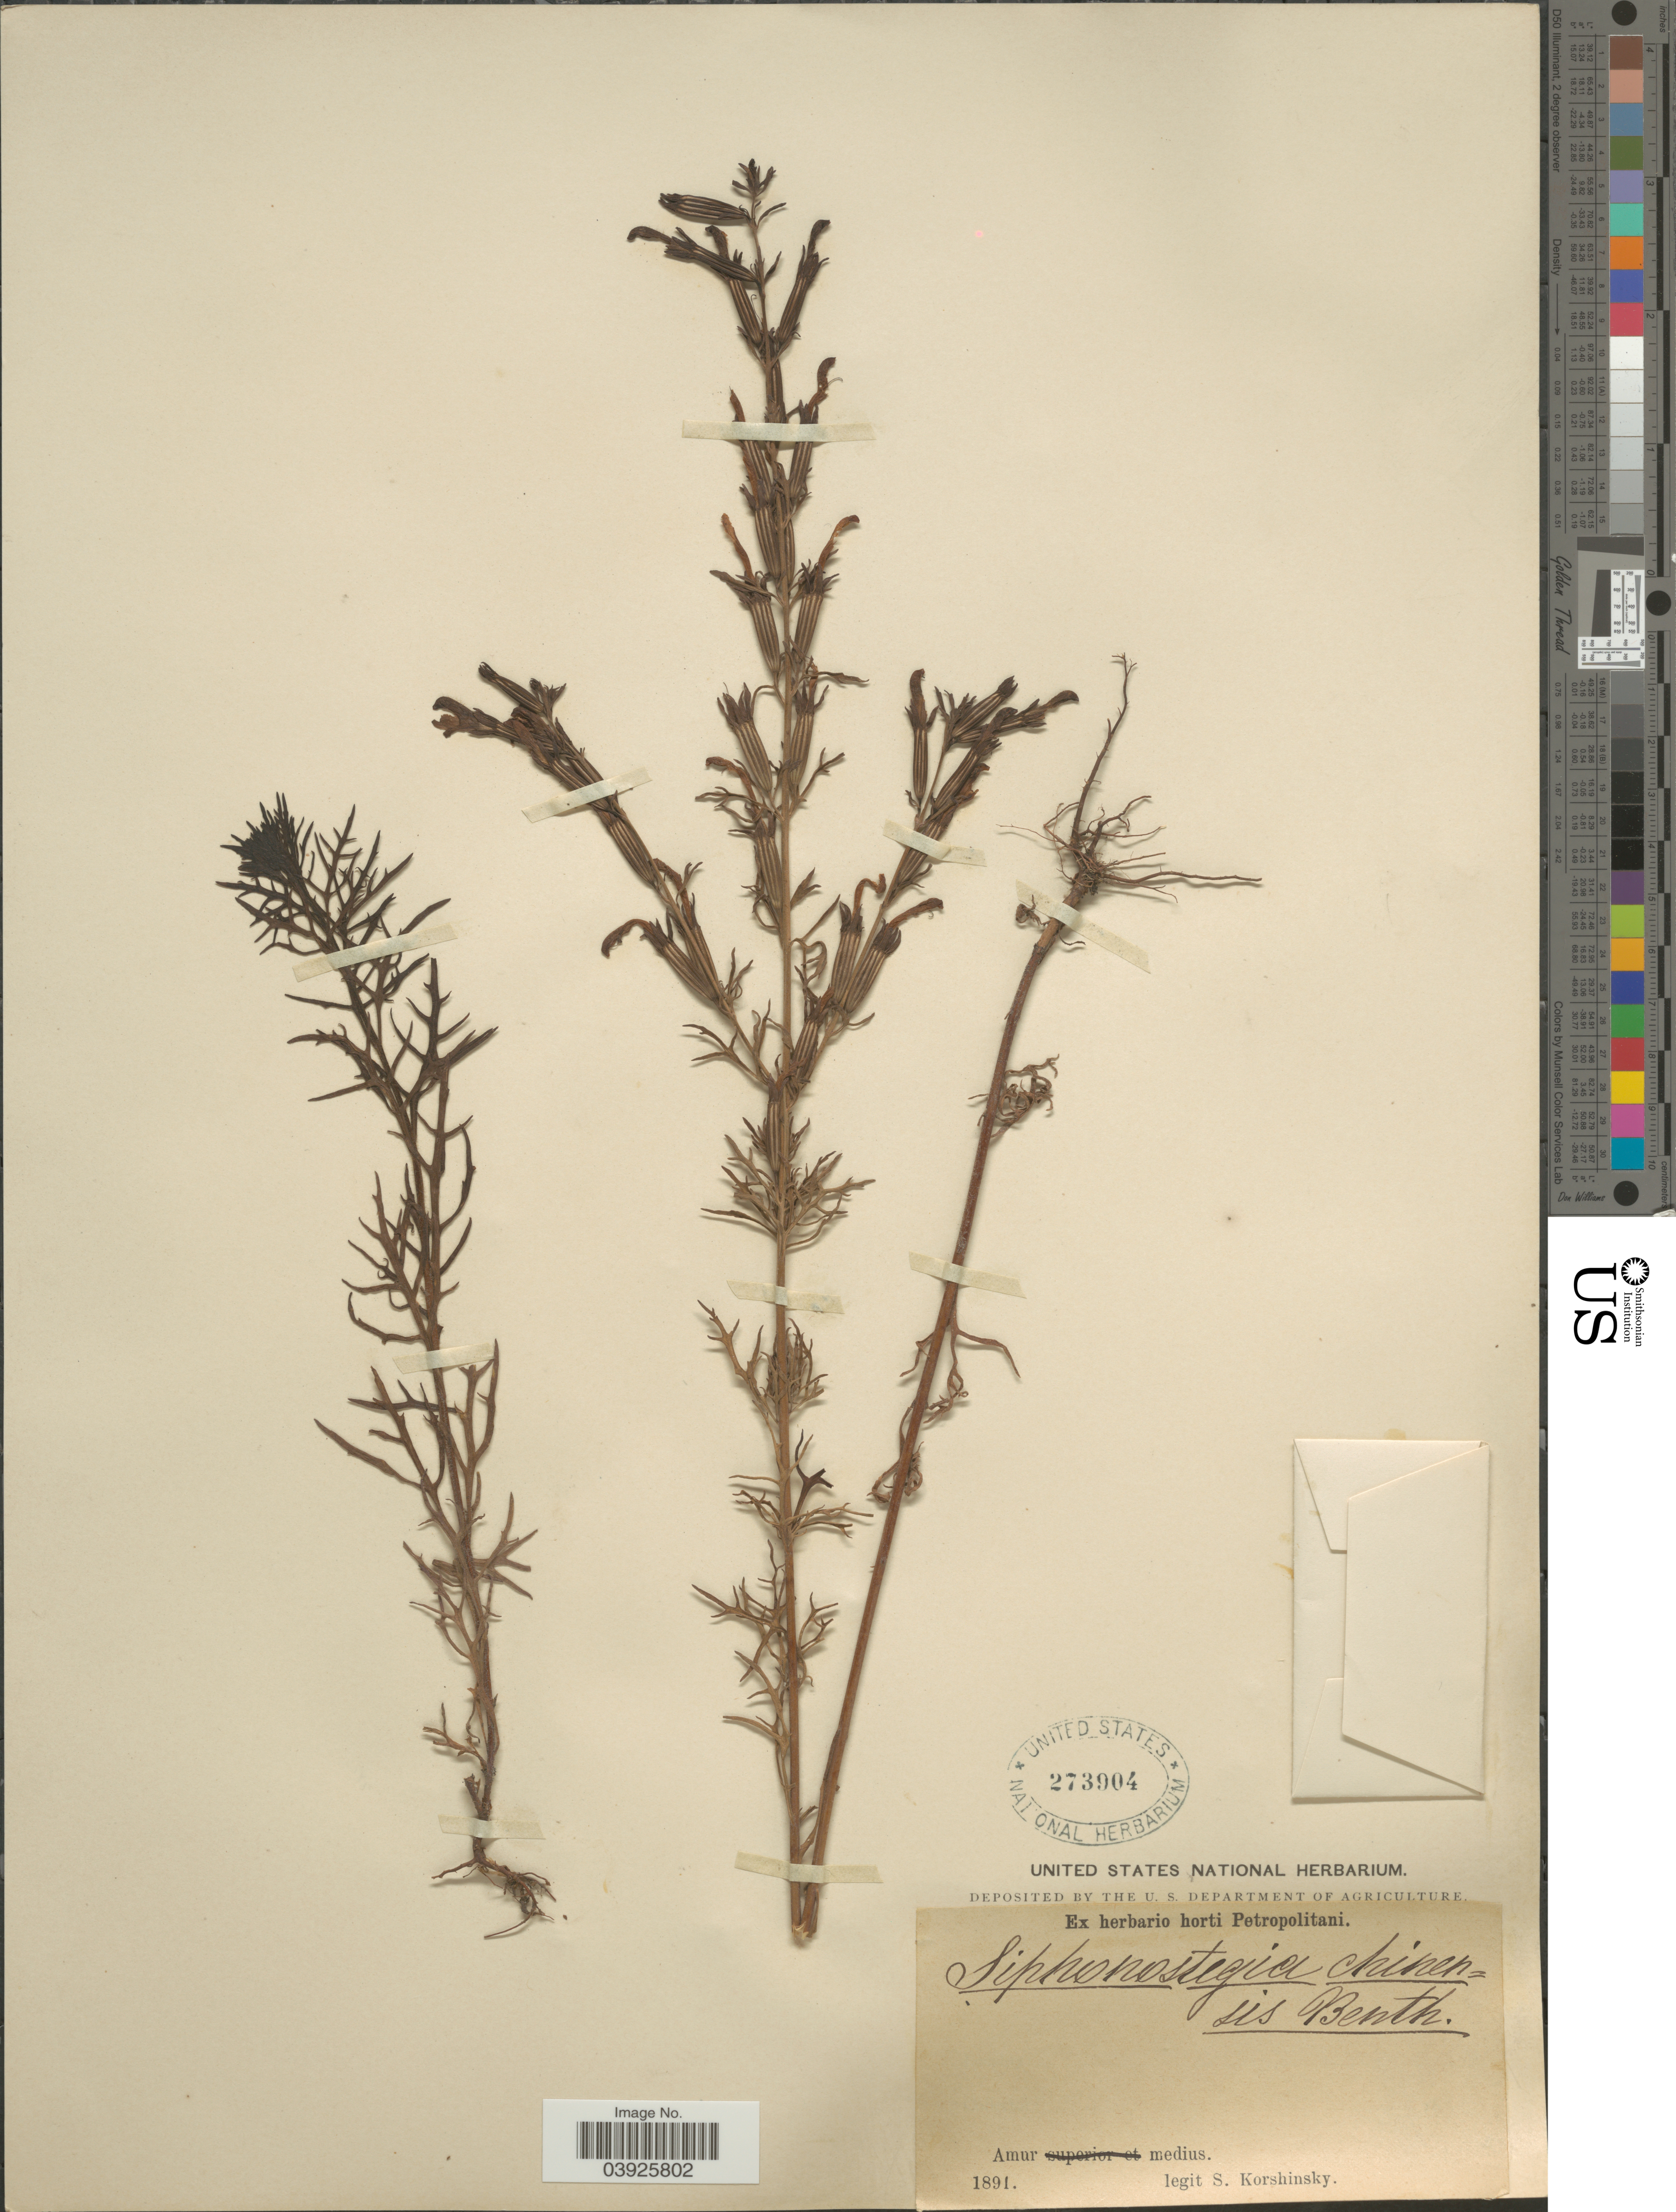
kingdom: Plantae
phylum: Tracheophyta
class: Magnoliopsida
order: Lamiales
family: Orobanchaceae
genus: Siphonostegia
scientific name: Siphonostegia chinensis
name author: Benth.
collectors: S. I. Korshinsky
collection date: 1891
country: Russian Federation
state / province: Amur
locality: Amur medius.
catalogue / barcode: US 273904